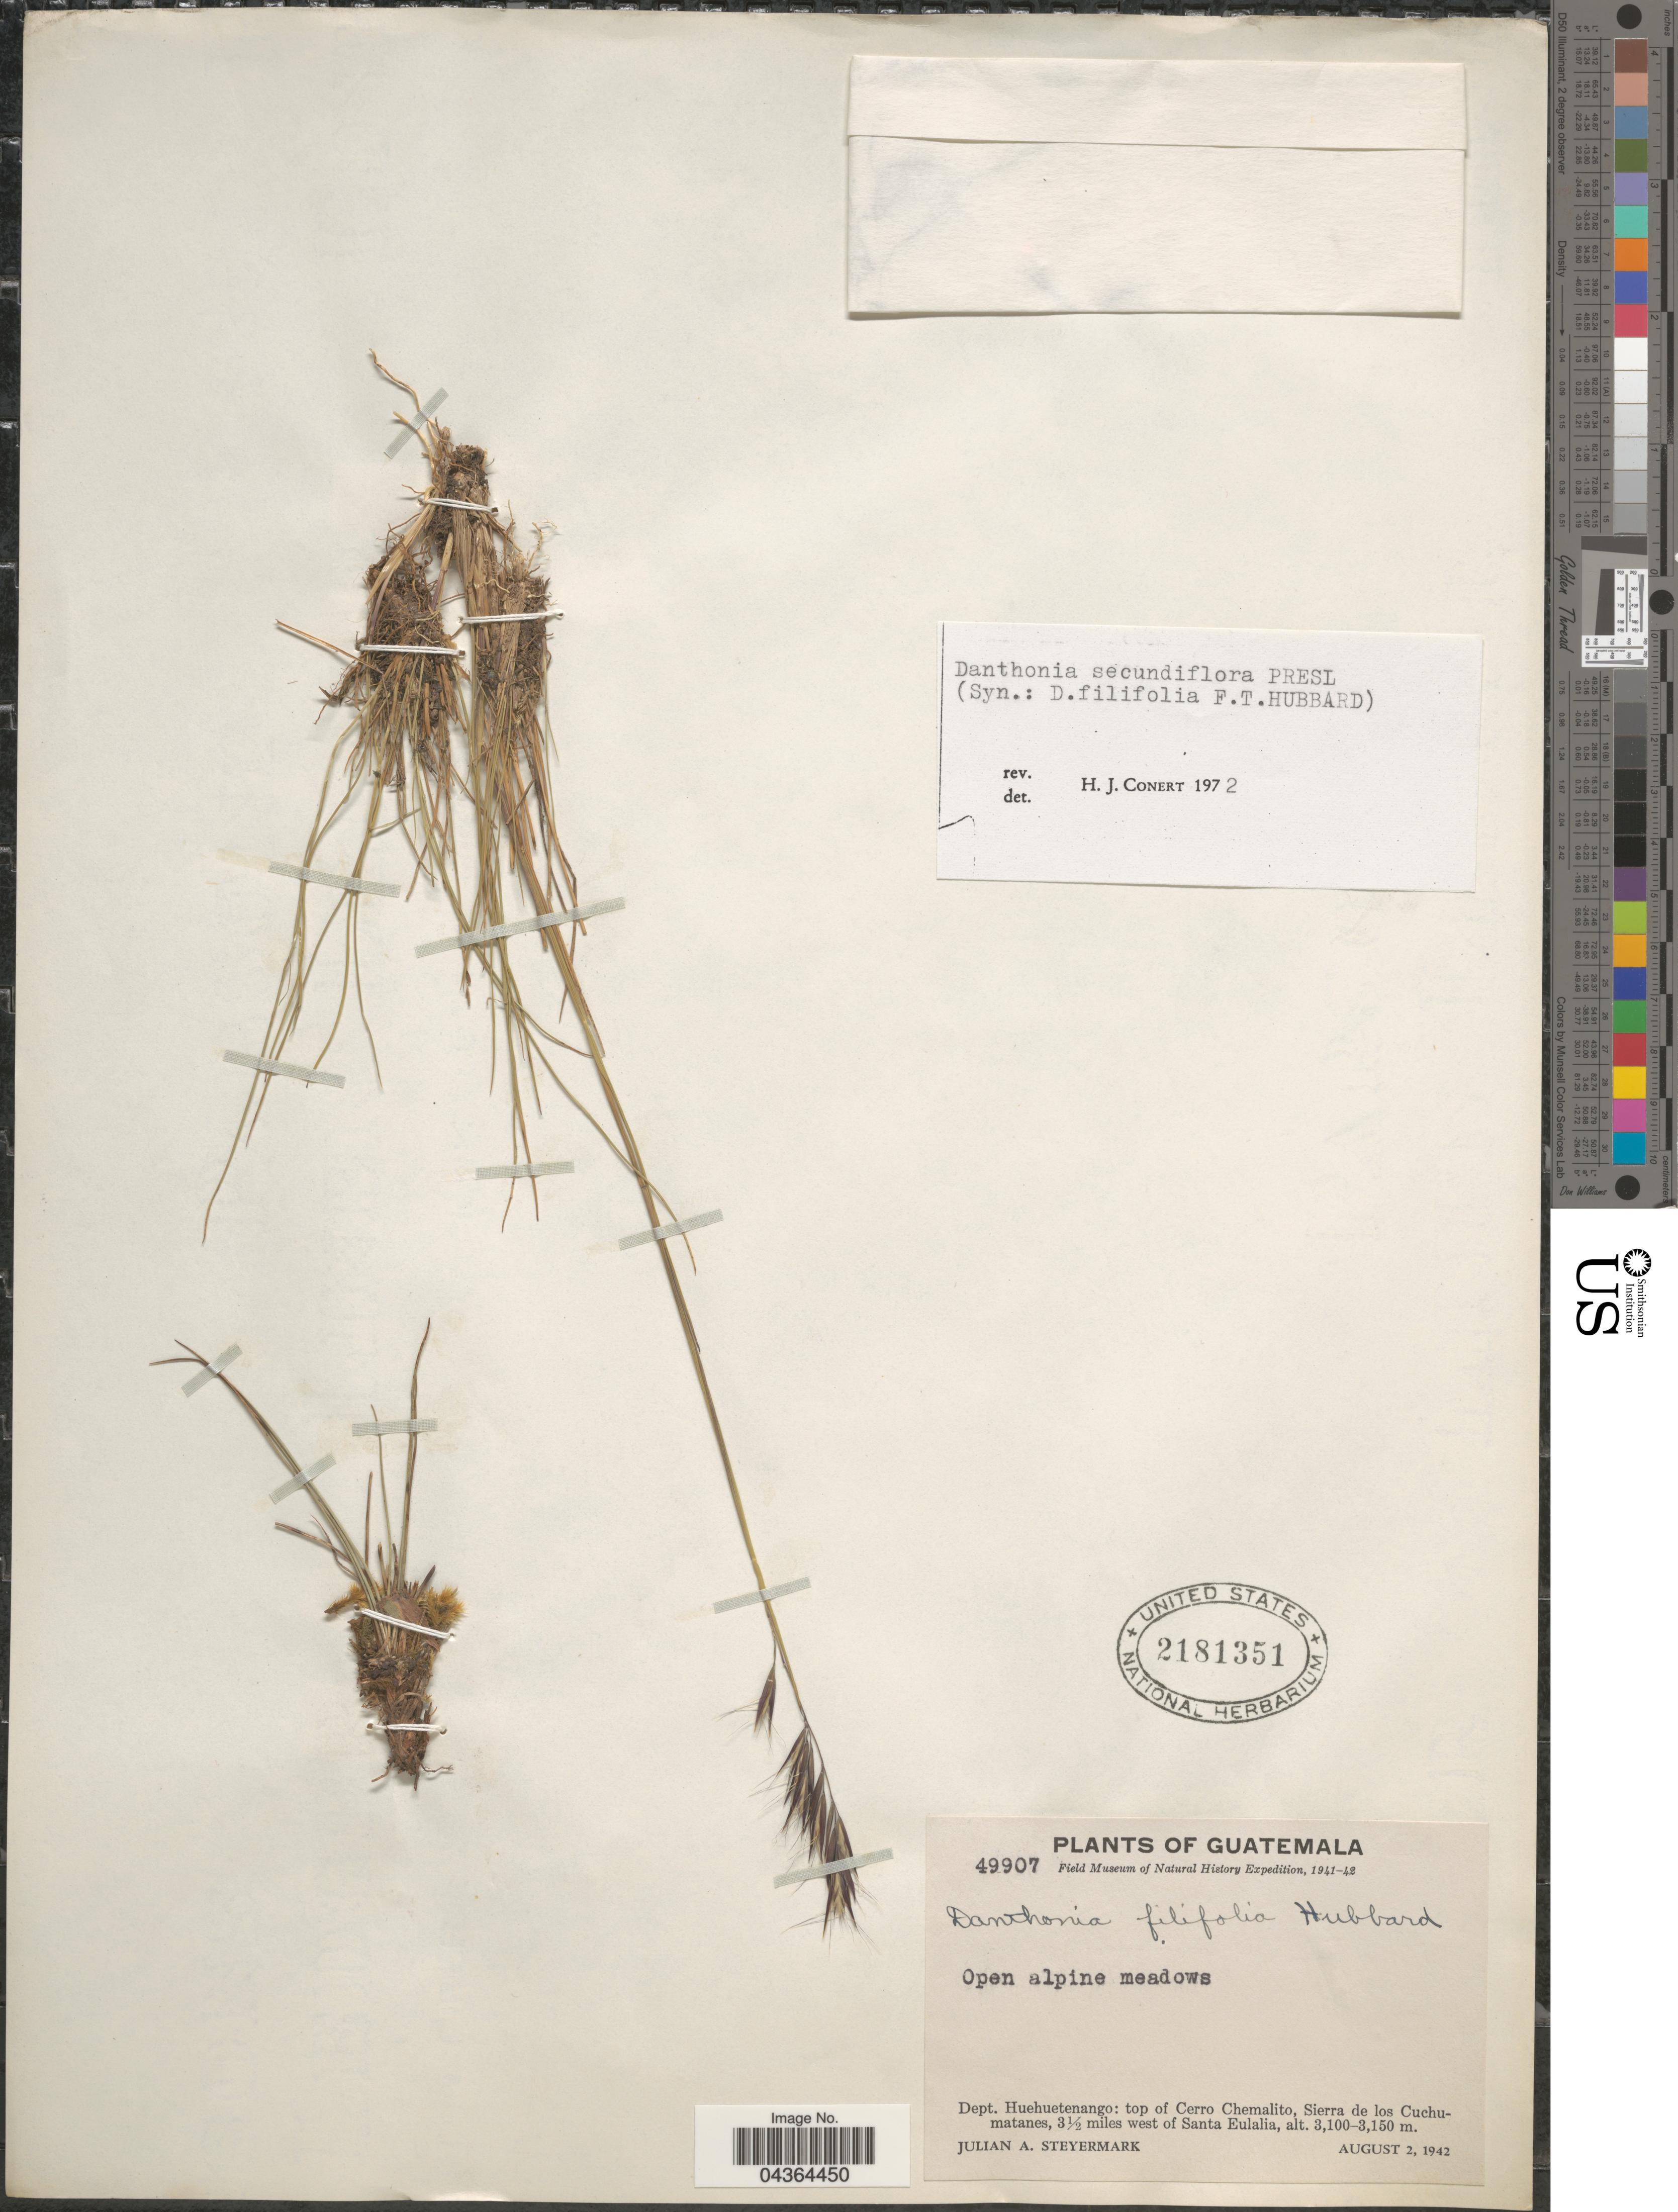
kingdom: Plantae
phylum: Tracheophyta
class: Liliopsida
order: Poales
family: Poaceae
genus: Danthonia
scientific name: Danthonia secundiflora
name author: J. Presl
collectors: J. Steyermark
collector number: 49907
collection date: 1942-08-02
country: Guatemala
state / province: Huehuetenango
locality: Field Museum of Natural History Expedition, 1941-42. Open alpine meadows. Dept. Huehuetenango: top of Cerro Chemalito, Sierra de los Cuchumatanes, 3½ miles west of Santa Eulalia.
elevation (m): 3100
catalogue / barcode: US 2181351